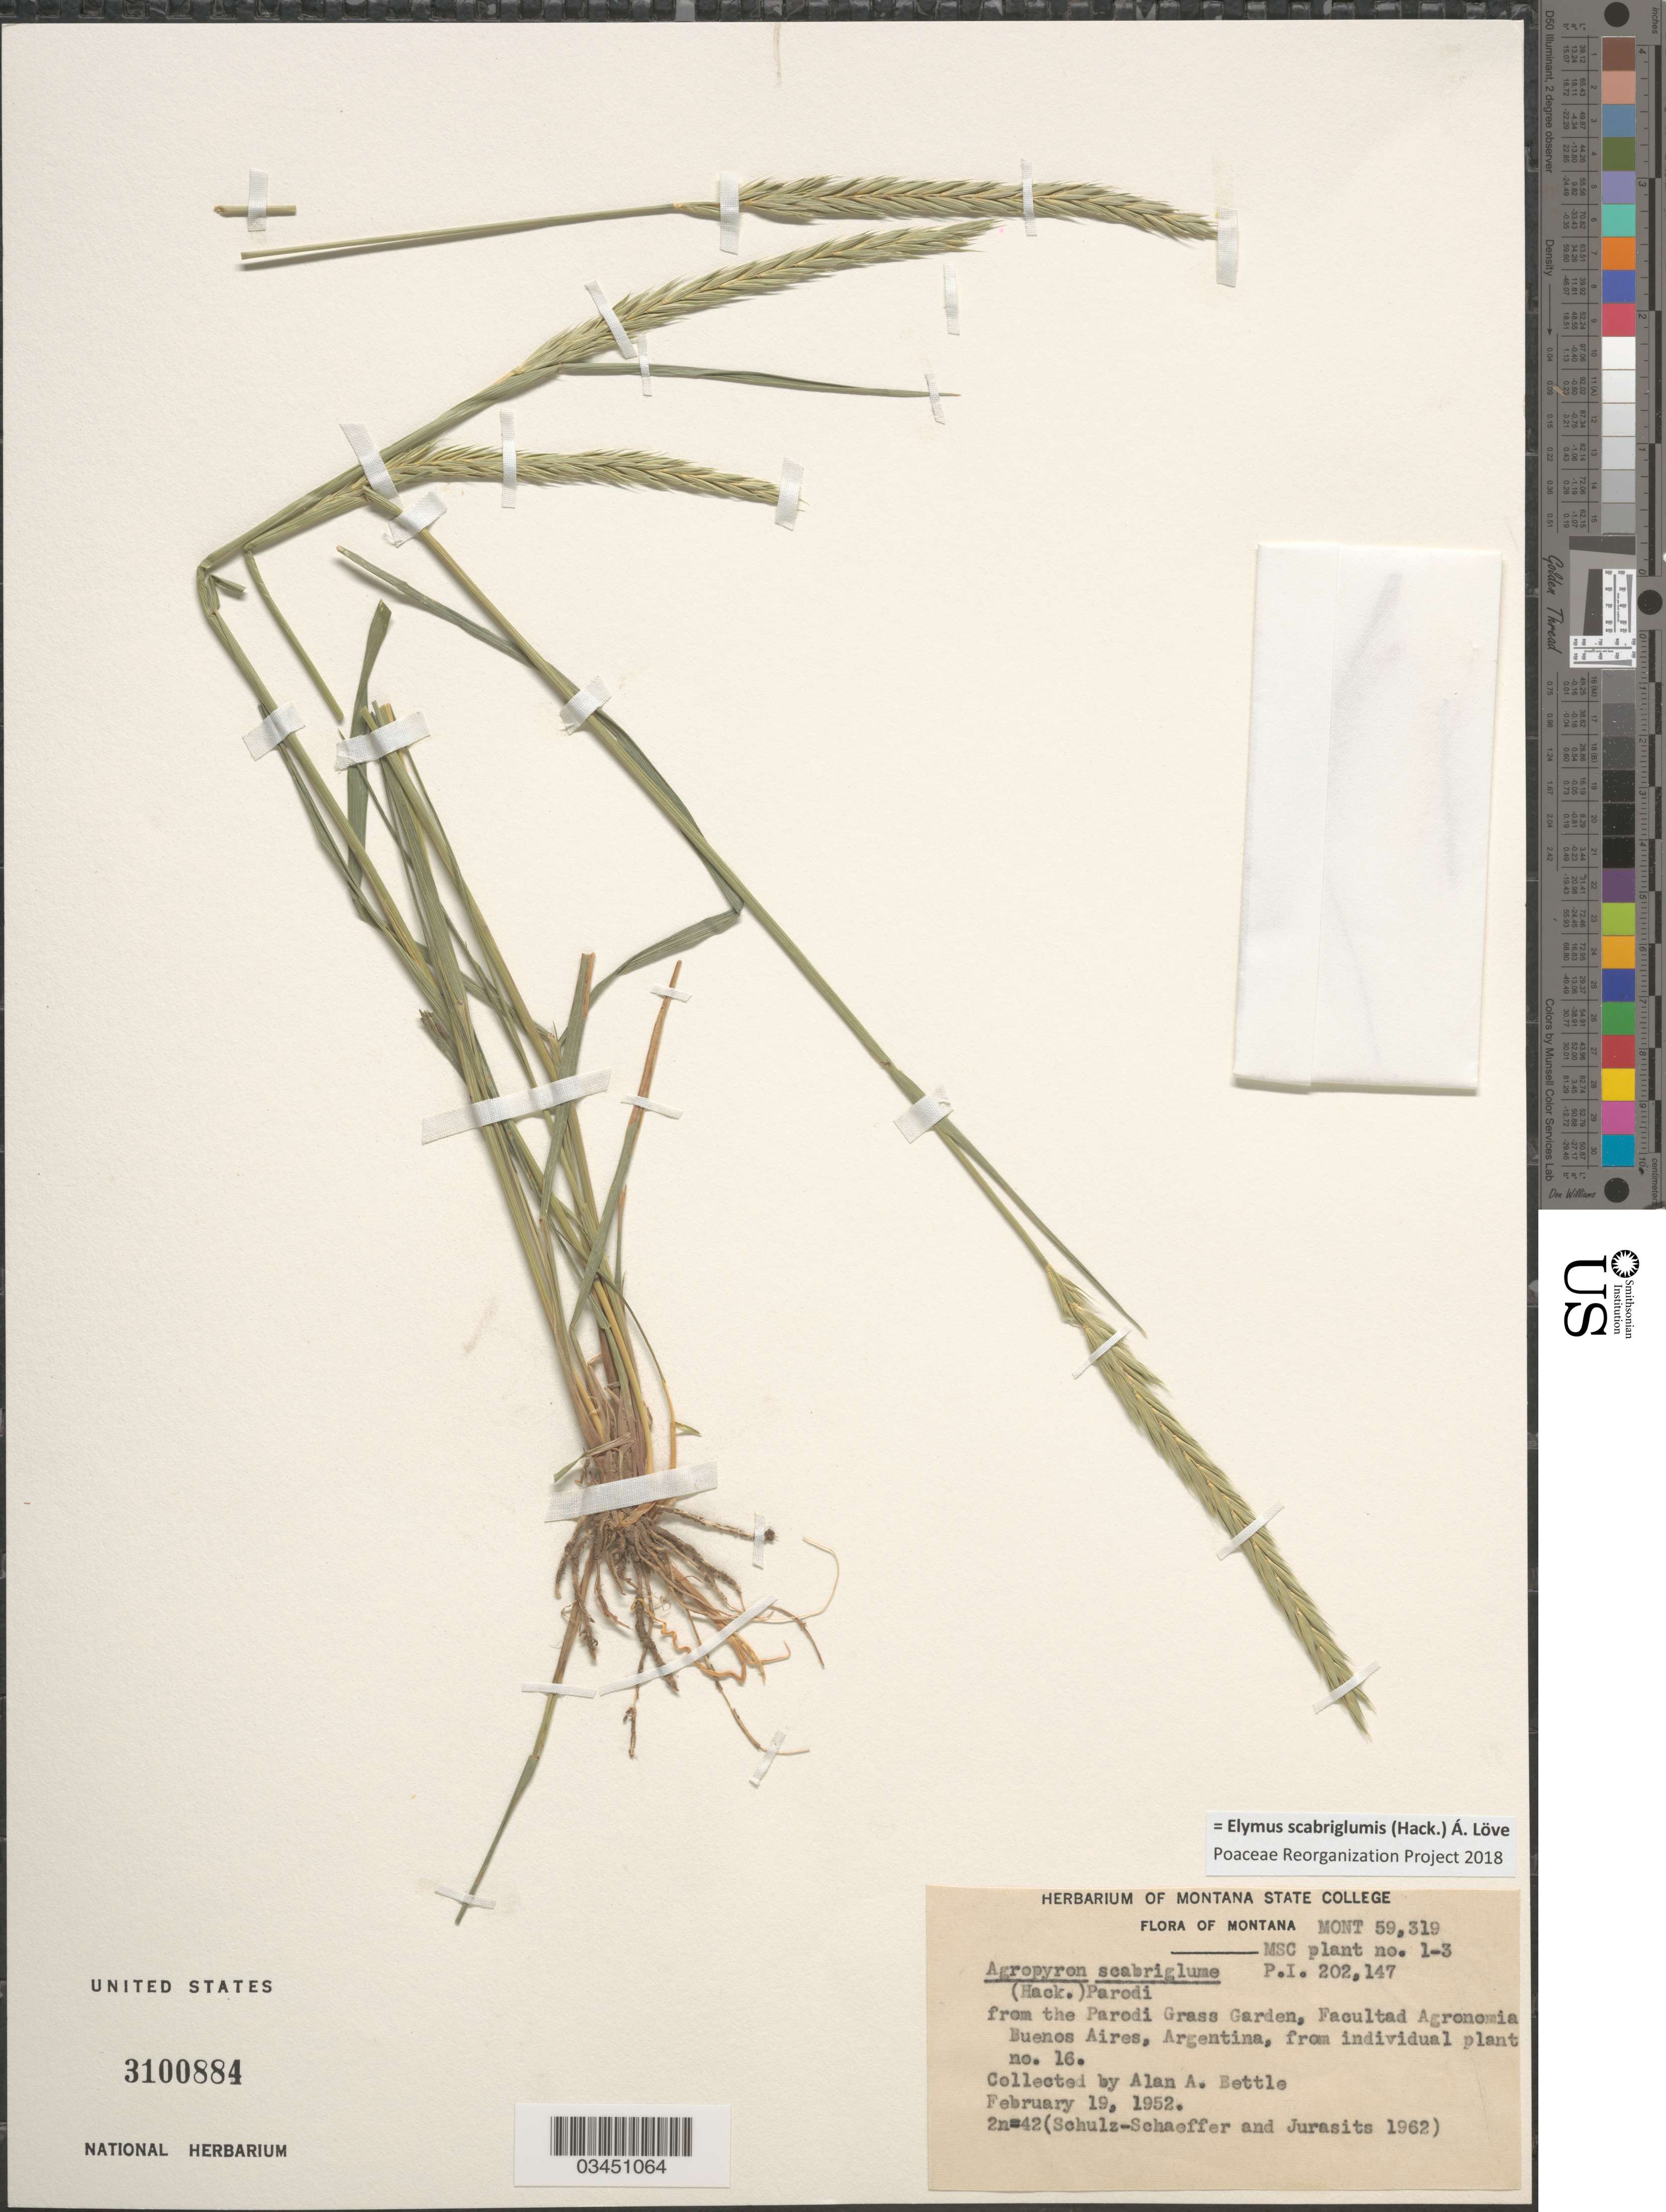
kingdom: Plantae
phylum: Tracheophyta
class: Liliopsida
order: Poales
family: Poaceae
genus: Elymus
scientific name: Elymus scabriglumis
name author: (Hack.) Á. Löve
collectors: ex herb. Montana State College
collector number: Mont59319/1-3/PI202147?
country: Argentina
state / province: Buenos Aires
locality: Parodi Grass Garden, Facultad Agronomia Buenos Aires. [unsure placement]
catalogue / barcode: US 3100884